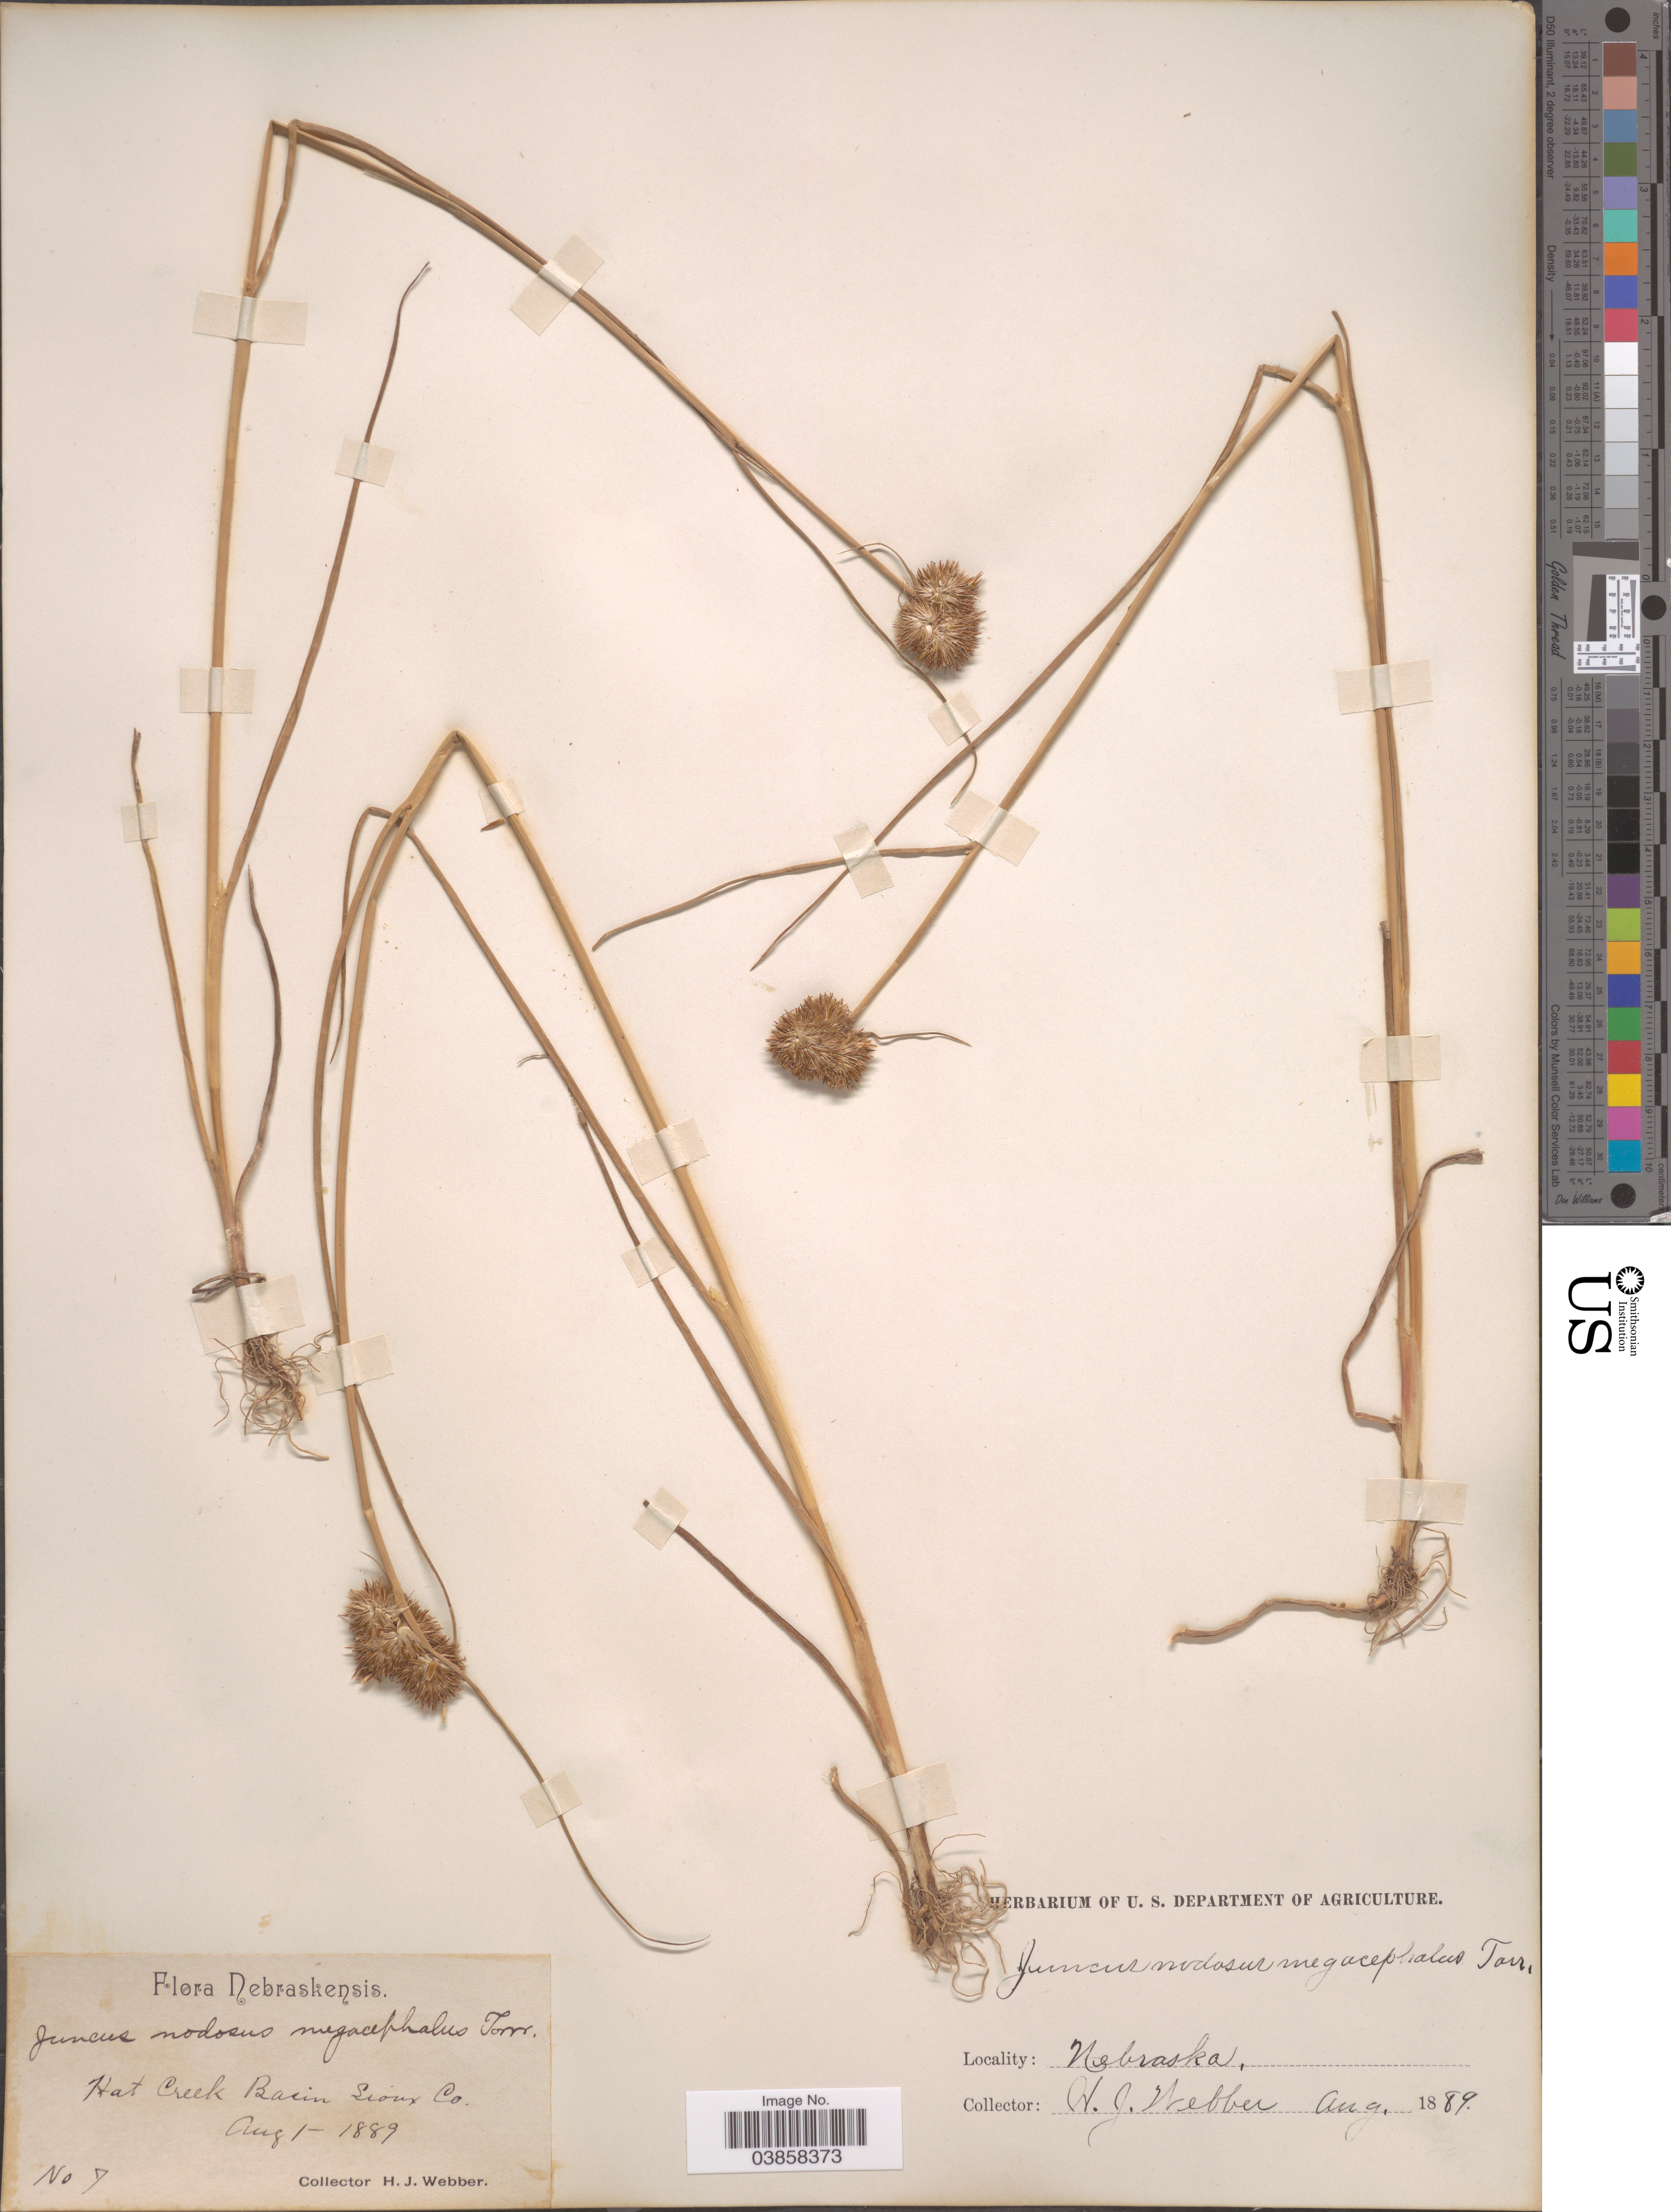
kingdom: Plantae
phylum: Tracheophyta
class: Liliopsida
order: Poales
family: Juncaceae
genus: Juncus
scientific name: Juncus torreyi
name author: Coville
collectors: H. Webber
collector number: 7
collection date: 1889-08-01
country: United States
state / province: Nebraska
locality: Hat Creek Basin Sioux Co.